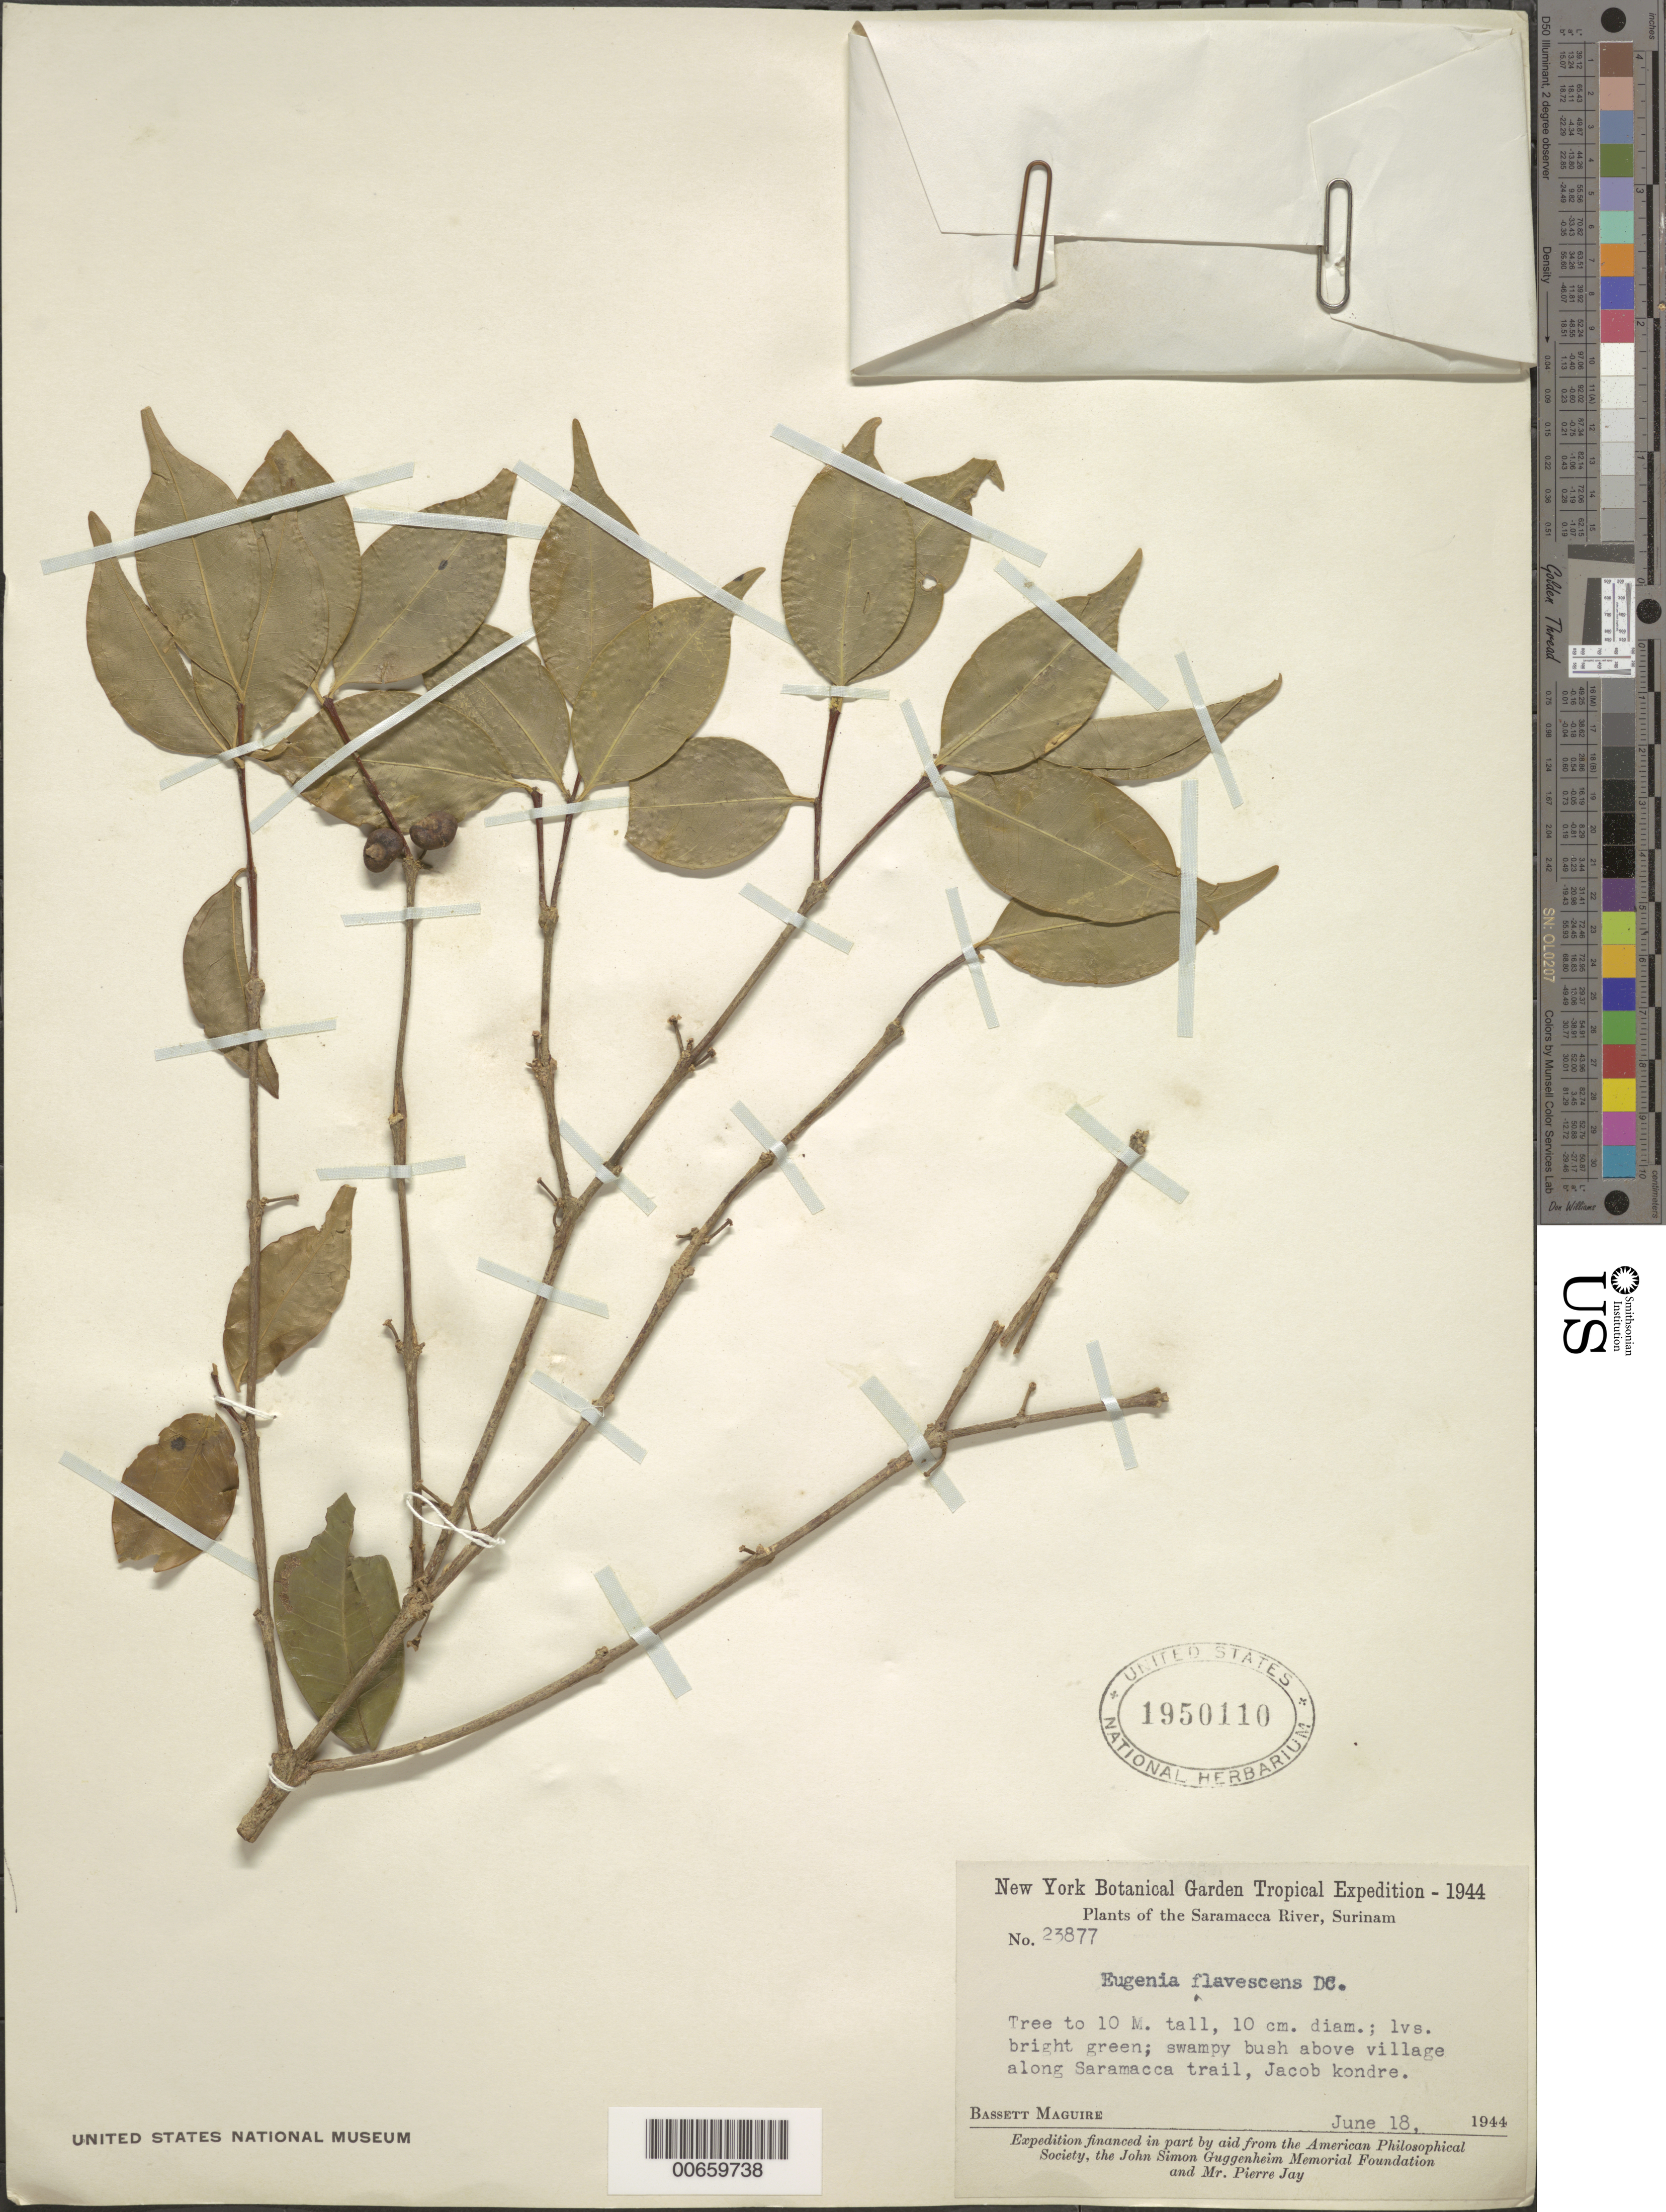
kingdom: Plantae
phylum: Tracheophyta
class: Magnoliopsida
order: Myrtales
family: Myrtaceae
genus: Eugenia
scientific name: Eugenia flavescens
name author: DC.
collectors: B. Maguire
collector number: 23877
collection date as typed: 18-Jun-44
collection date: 1944-06-18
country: Suriname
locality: Jacob Kondre village, along Saramacca trail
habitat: Swampy bush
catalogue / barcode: US 1950110